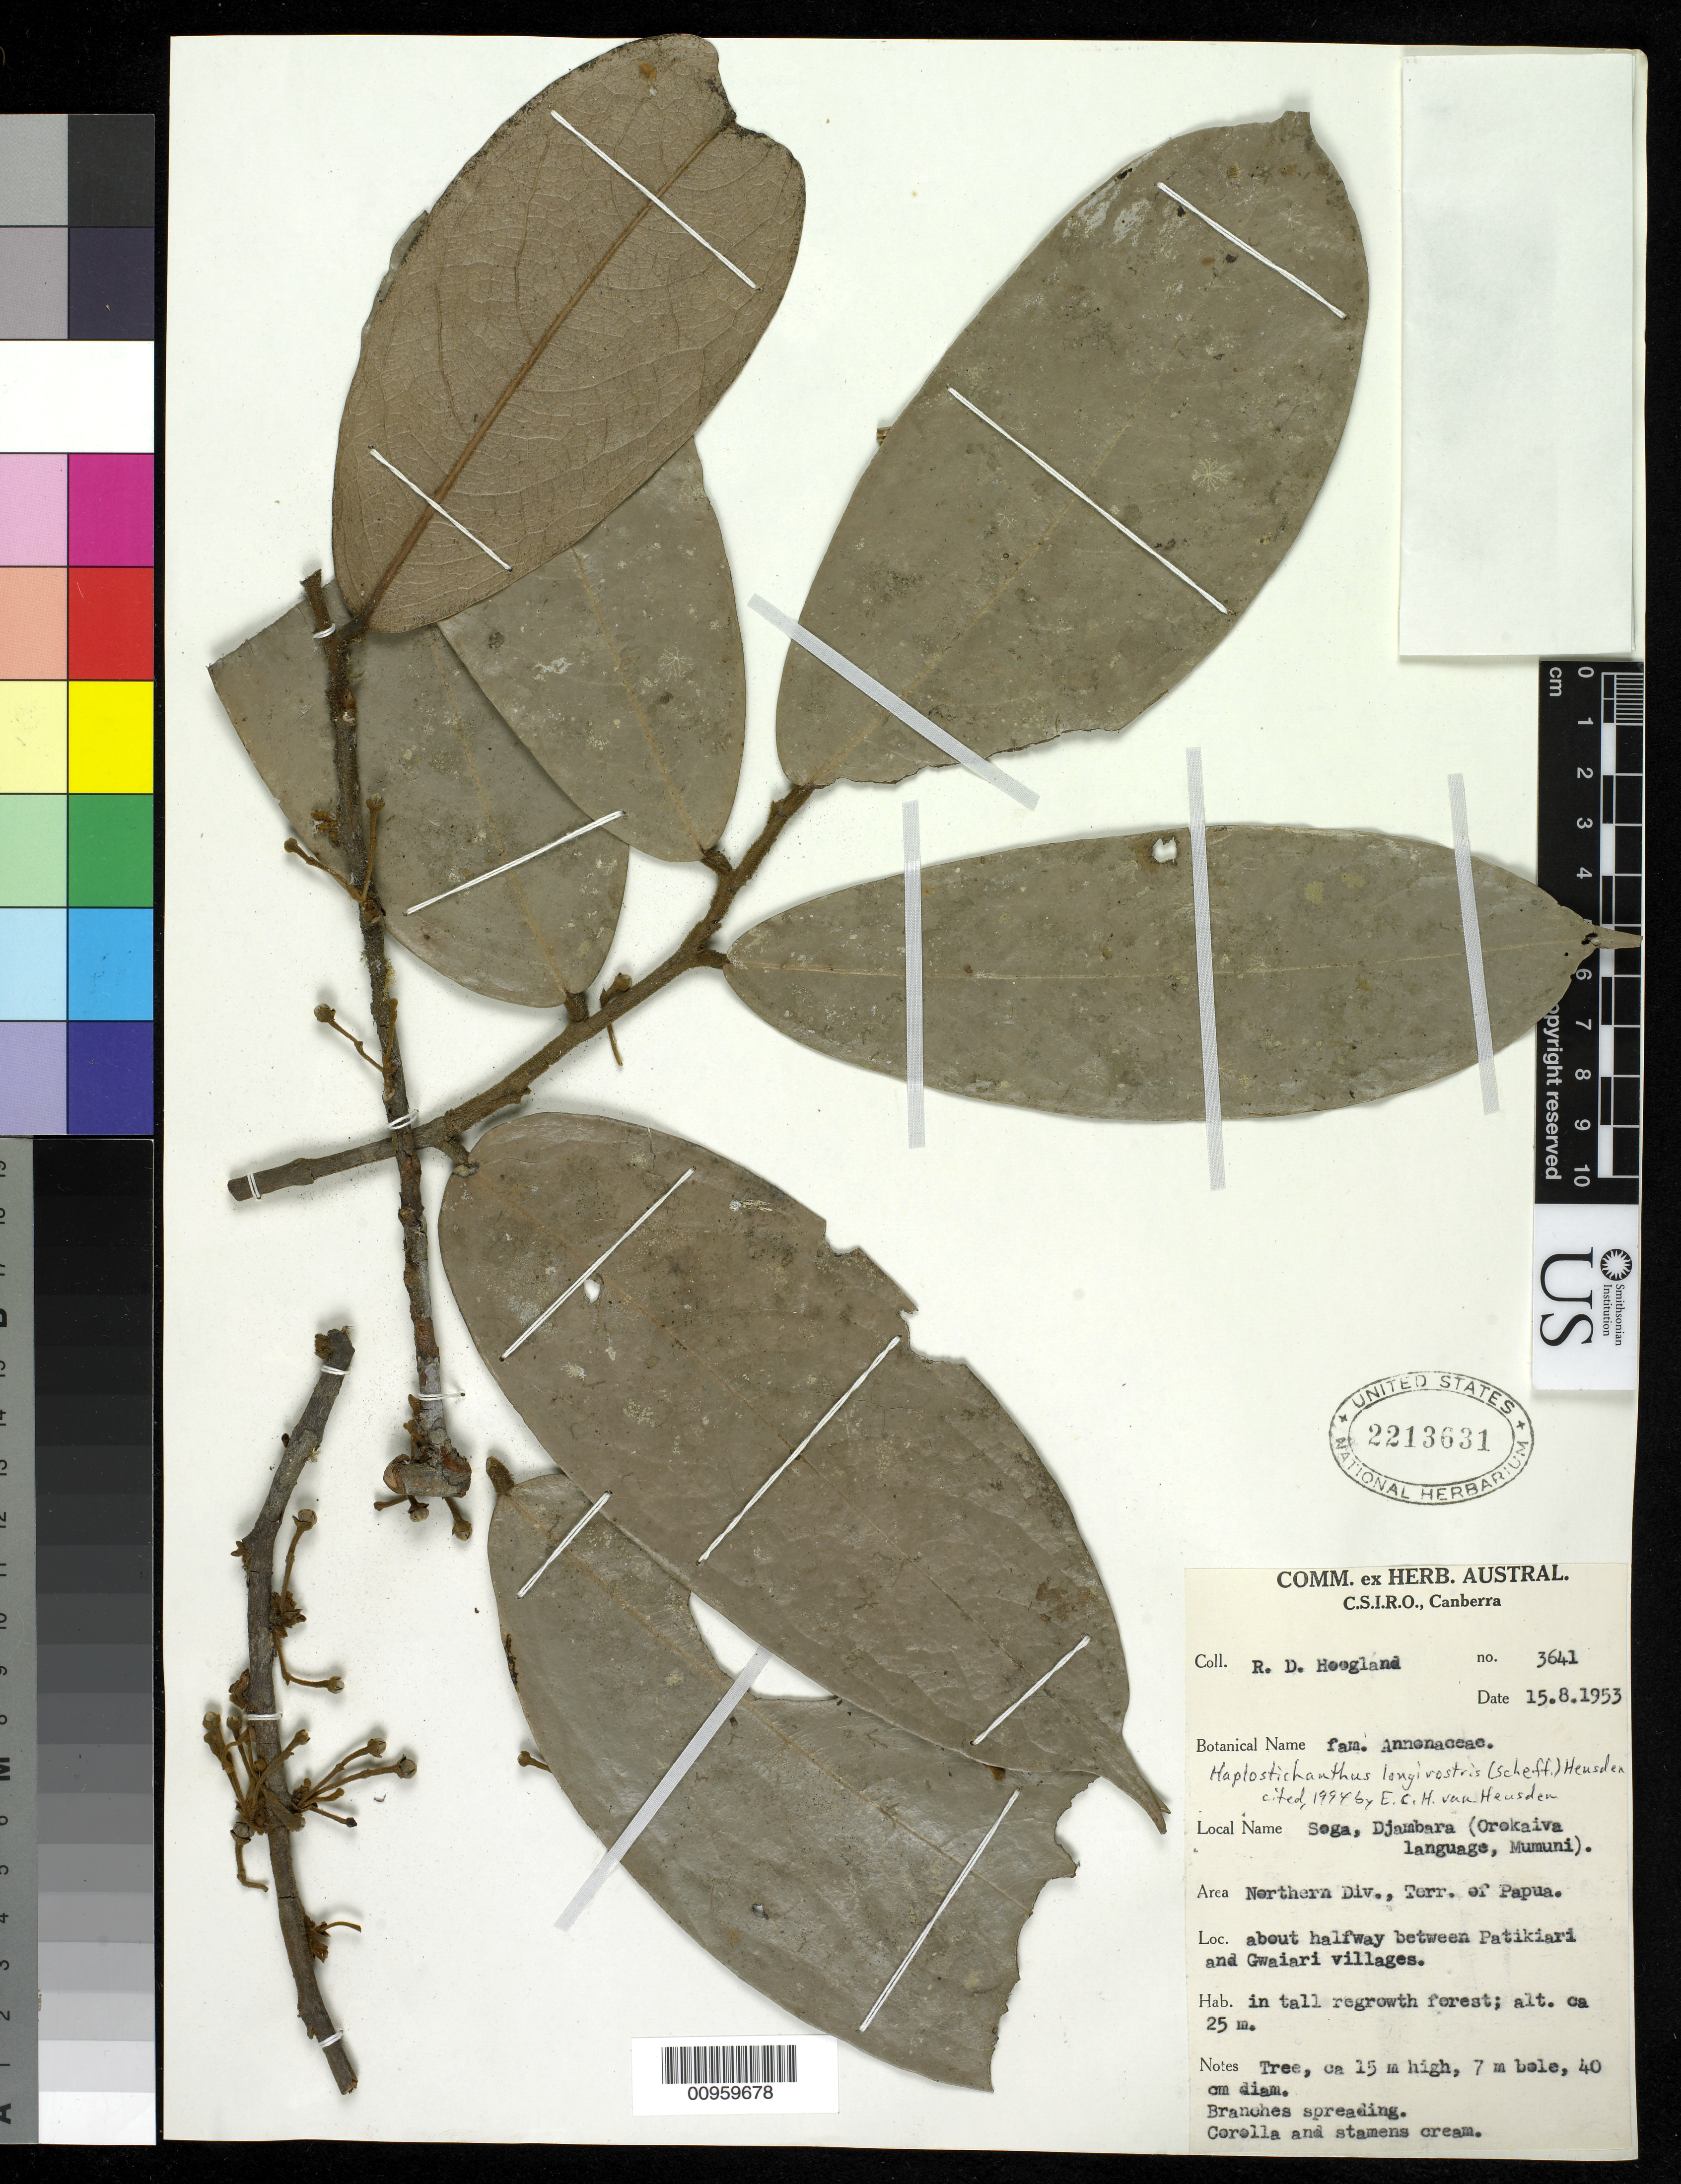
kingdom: Plantae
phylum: Tracheophyta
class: Magnoliopsida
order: Magnoliales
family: Annonaceae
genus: Polyalthia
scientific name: Polyalthia longirostris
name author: (Scheff.) B. Xue & R.M.K. Saunders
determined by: Strong, Mark T., (BOT), Smithsonian Institution - National Museum of Natural History (UNITED STATES)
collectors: R. D. Hoogland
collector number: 3641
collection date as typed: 15 Aug 1953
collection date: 1953-08-15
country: Papua New Guinea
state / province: Northern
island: New Guinea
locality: about halfway between Patikiari and Gwaiari villages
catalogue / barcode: US 2213631